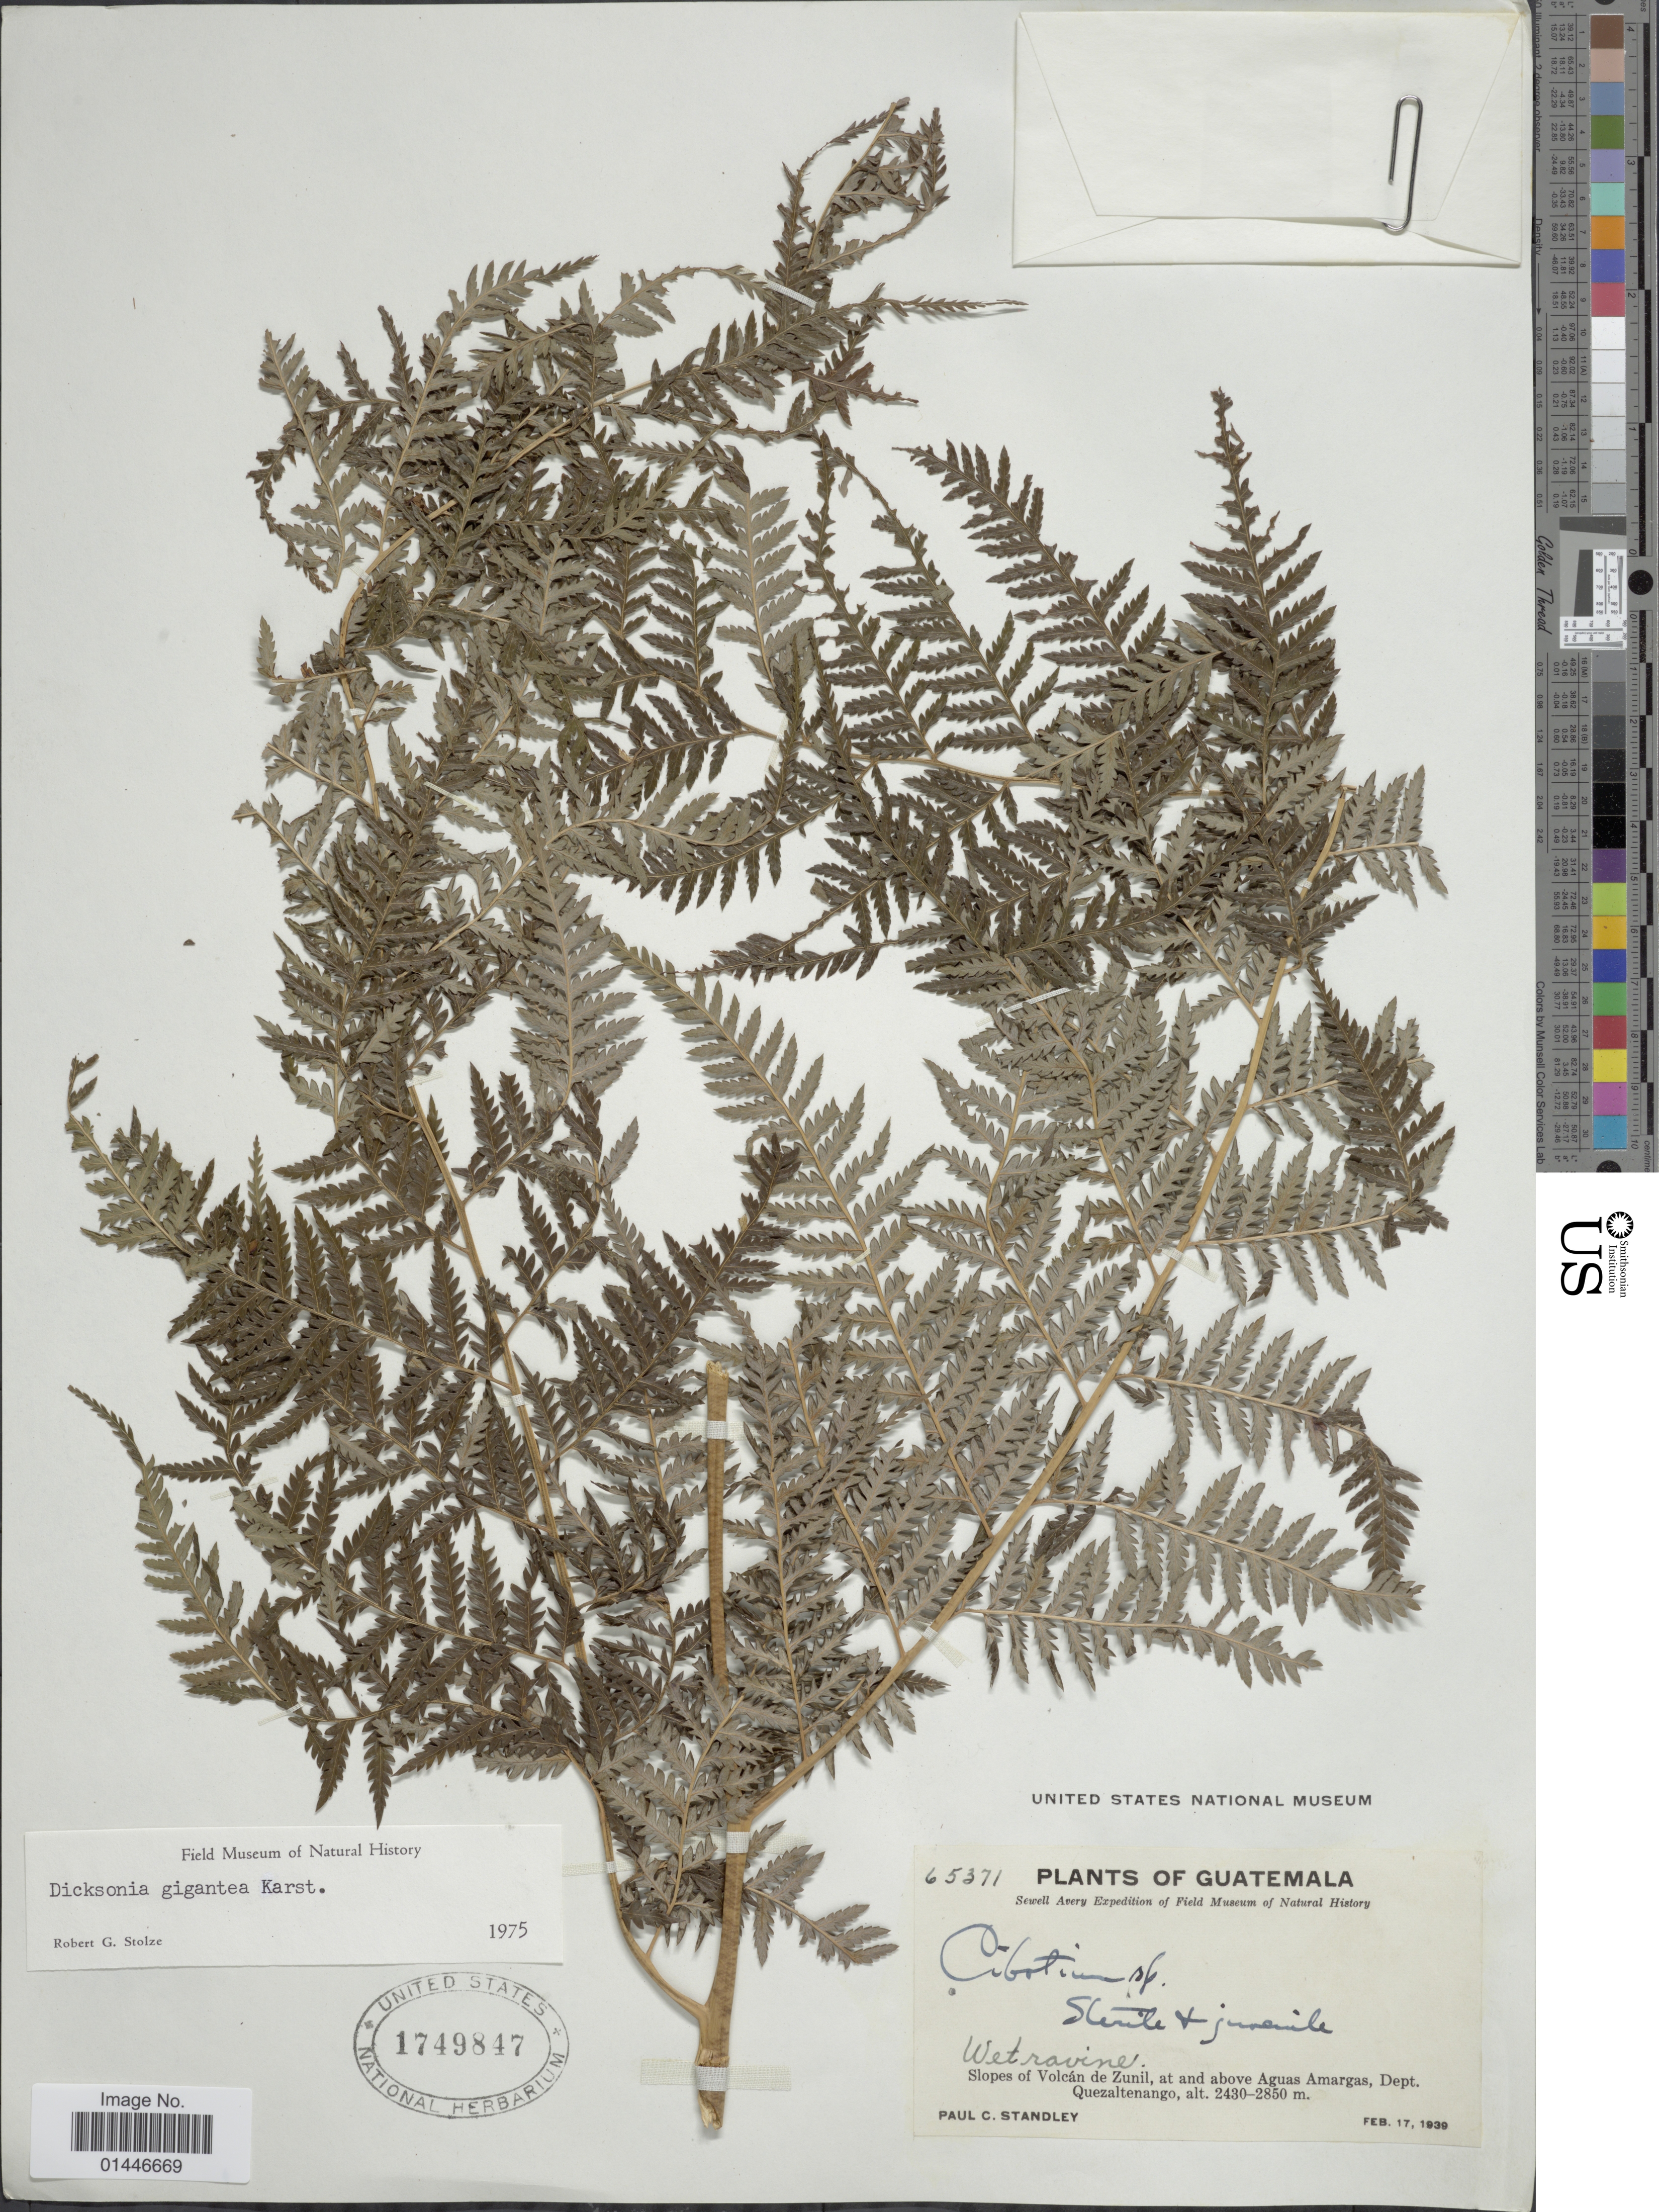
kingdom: Plantae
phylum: Tracheophyta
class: Polypodiopsida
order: Cyatheales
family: Dicksoniaceae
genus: Dicksonia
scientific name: Dicksonia gigantea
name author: H. Karst.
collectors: P. C. Standley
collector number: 65371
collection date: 1939-02-17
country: Guatemala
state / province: Quetzaltenango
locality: Slopes of Volcan de Zunil, at and above Aguas Amargas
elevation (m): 2430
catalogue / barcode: US 1749847